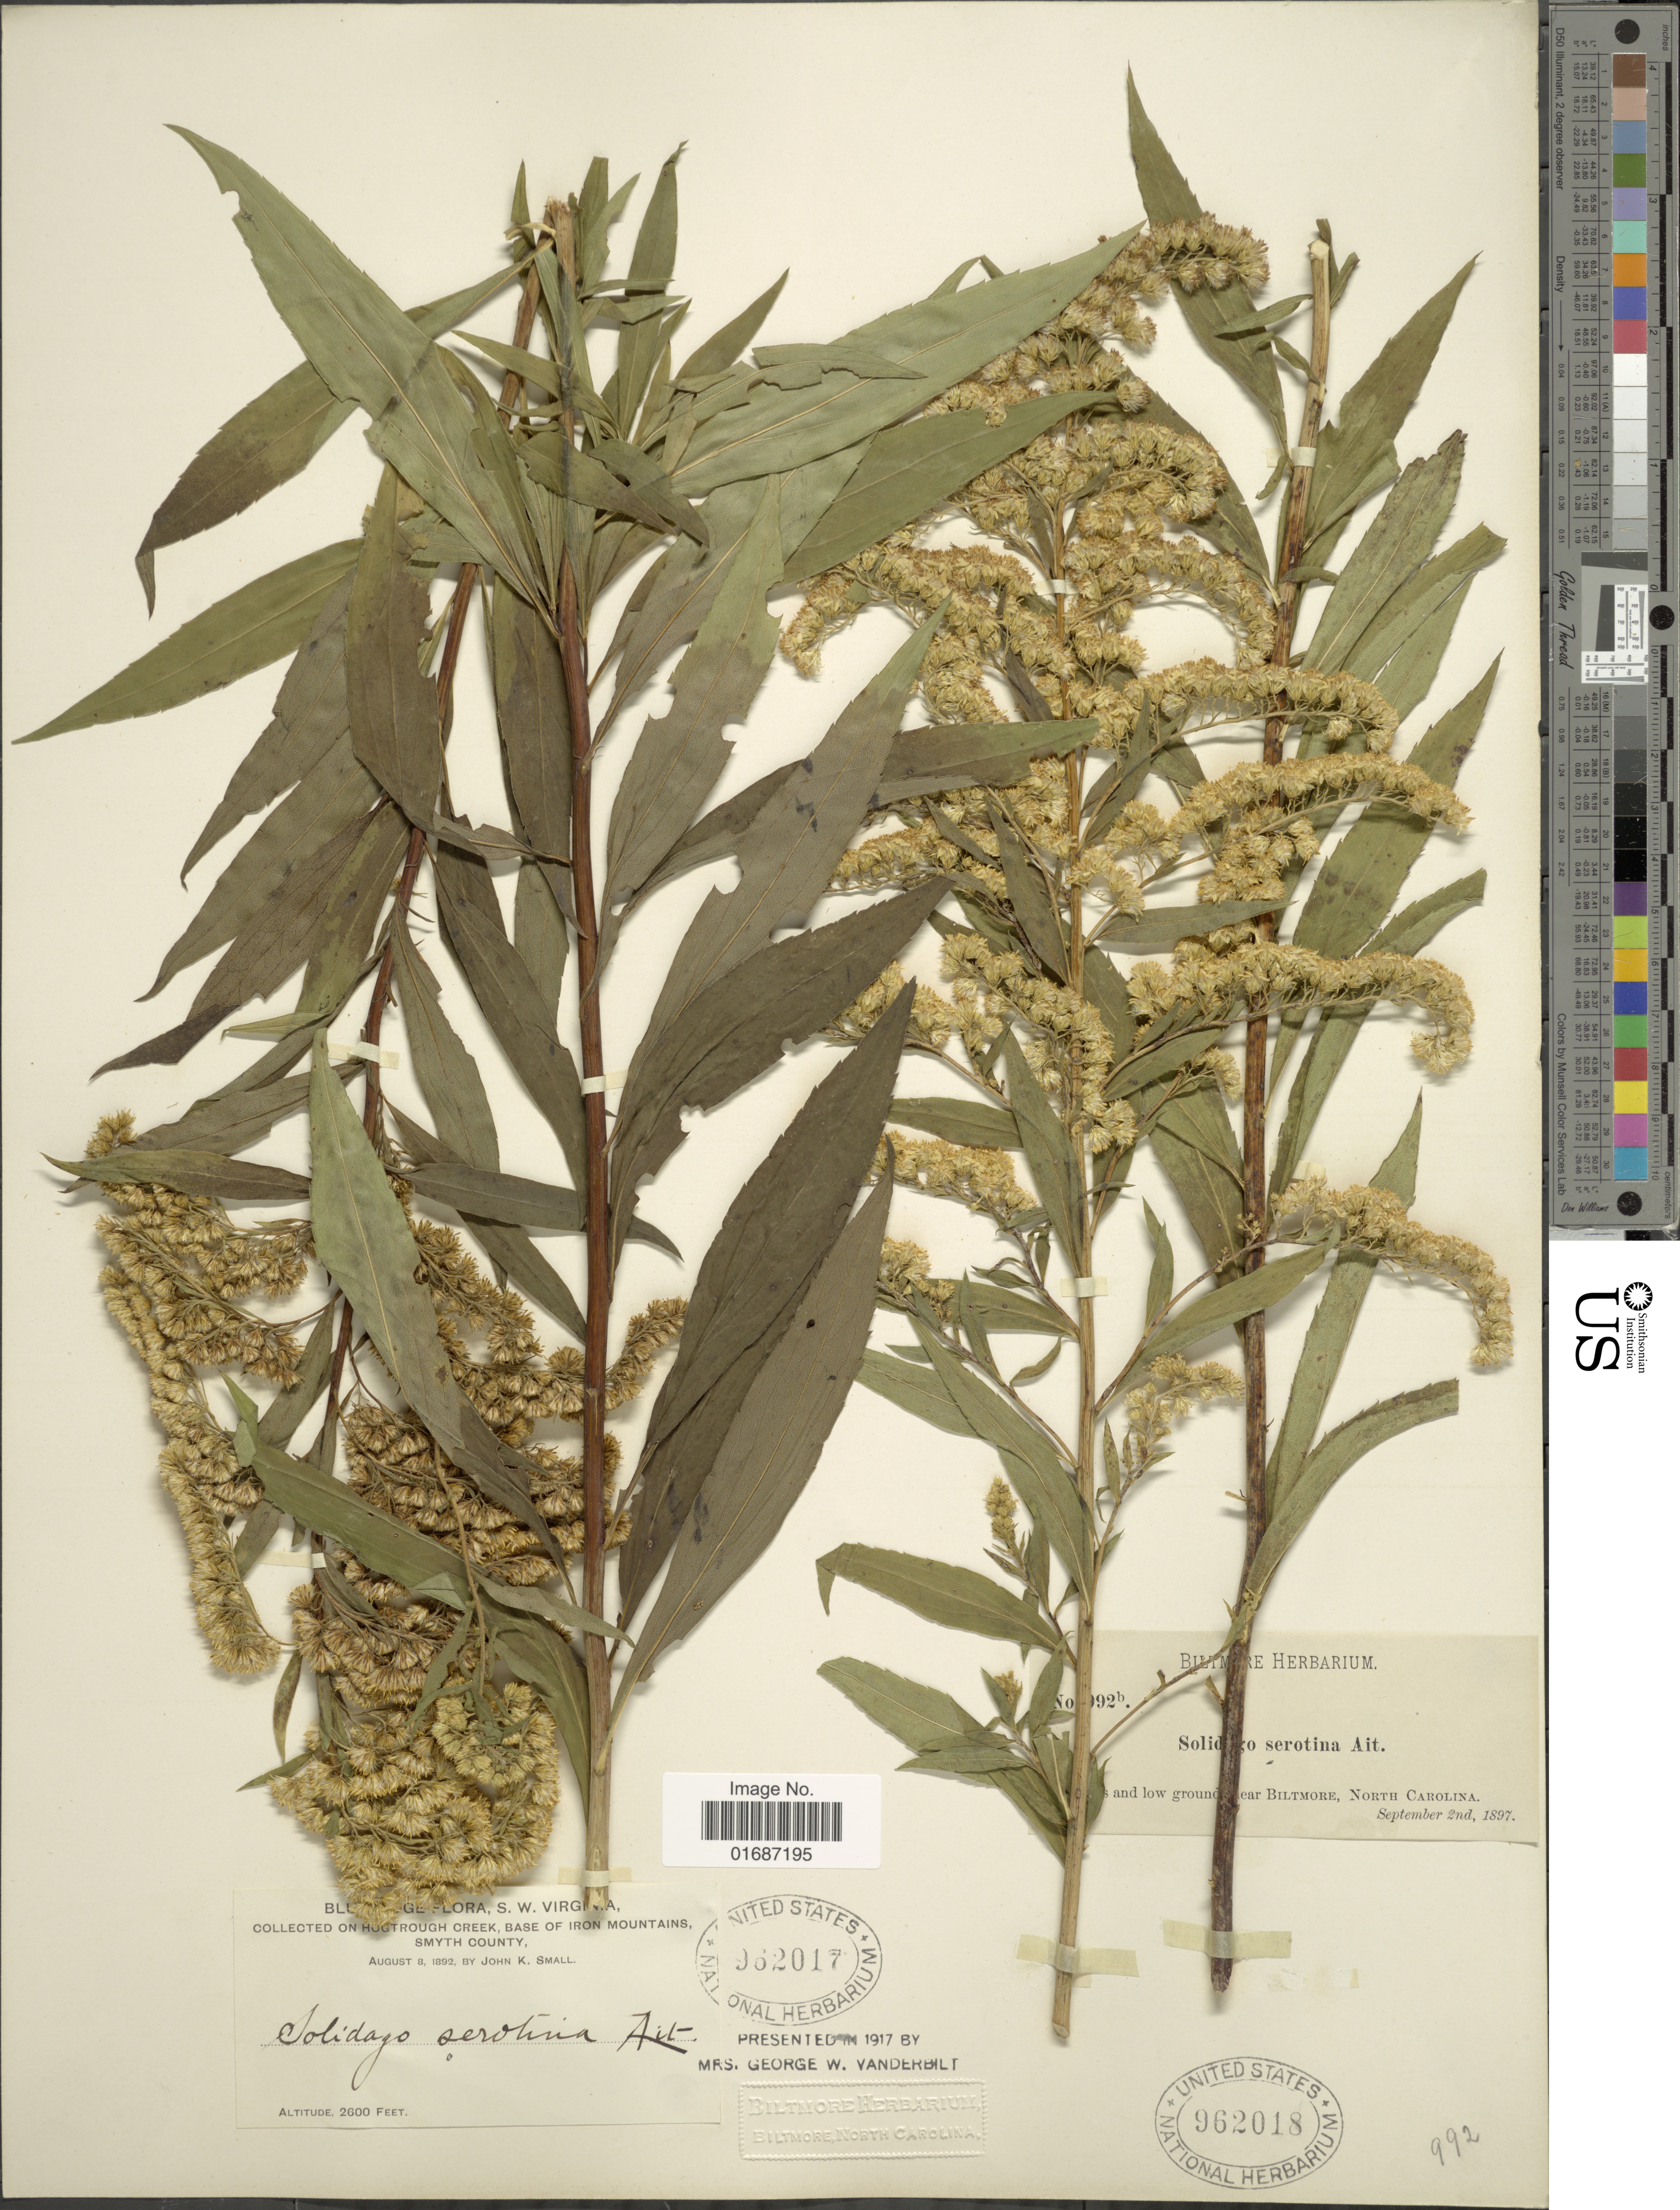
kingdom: Plantae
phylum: Tracheophyta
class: Magnoliopsida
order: Asterales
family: Asteraceae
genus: Solidago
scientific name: Solidago gigantea var. leiophylla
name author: Fernald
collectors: ex herb. Biltmore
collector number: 992B*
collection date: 1897-09-02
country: United States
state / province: North Carolina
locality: [illegible text] and low ground near Biltmore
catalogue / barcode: US 962018-2